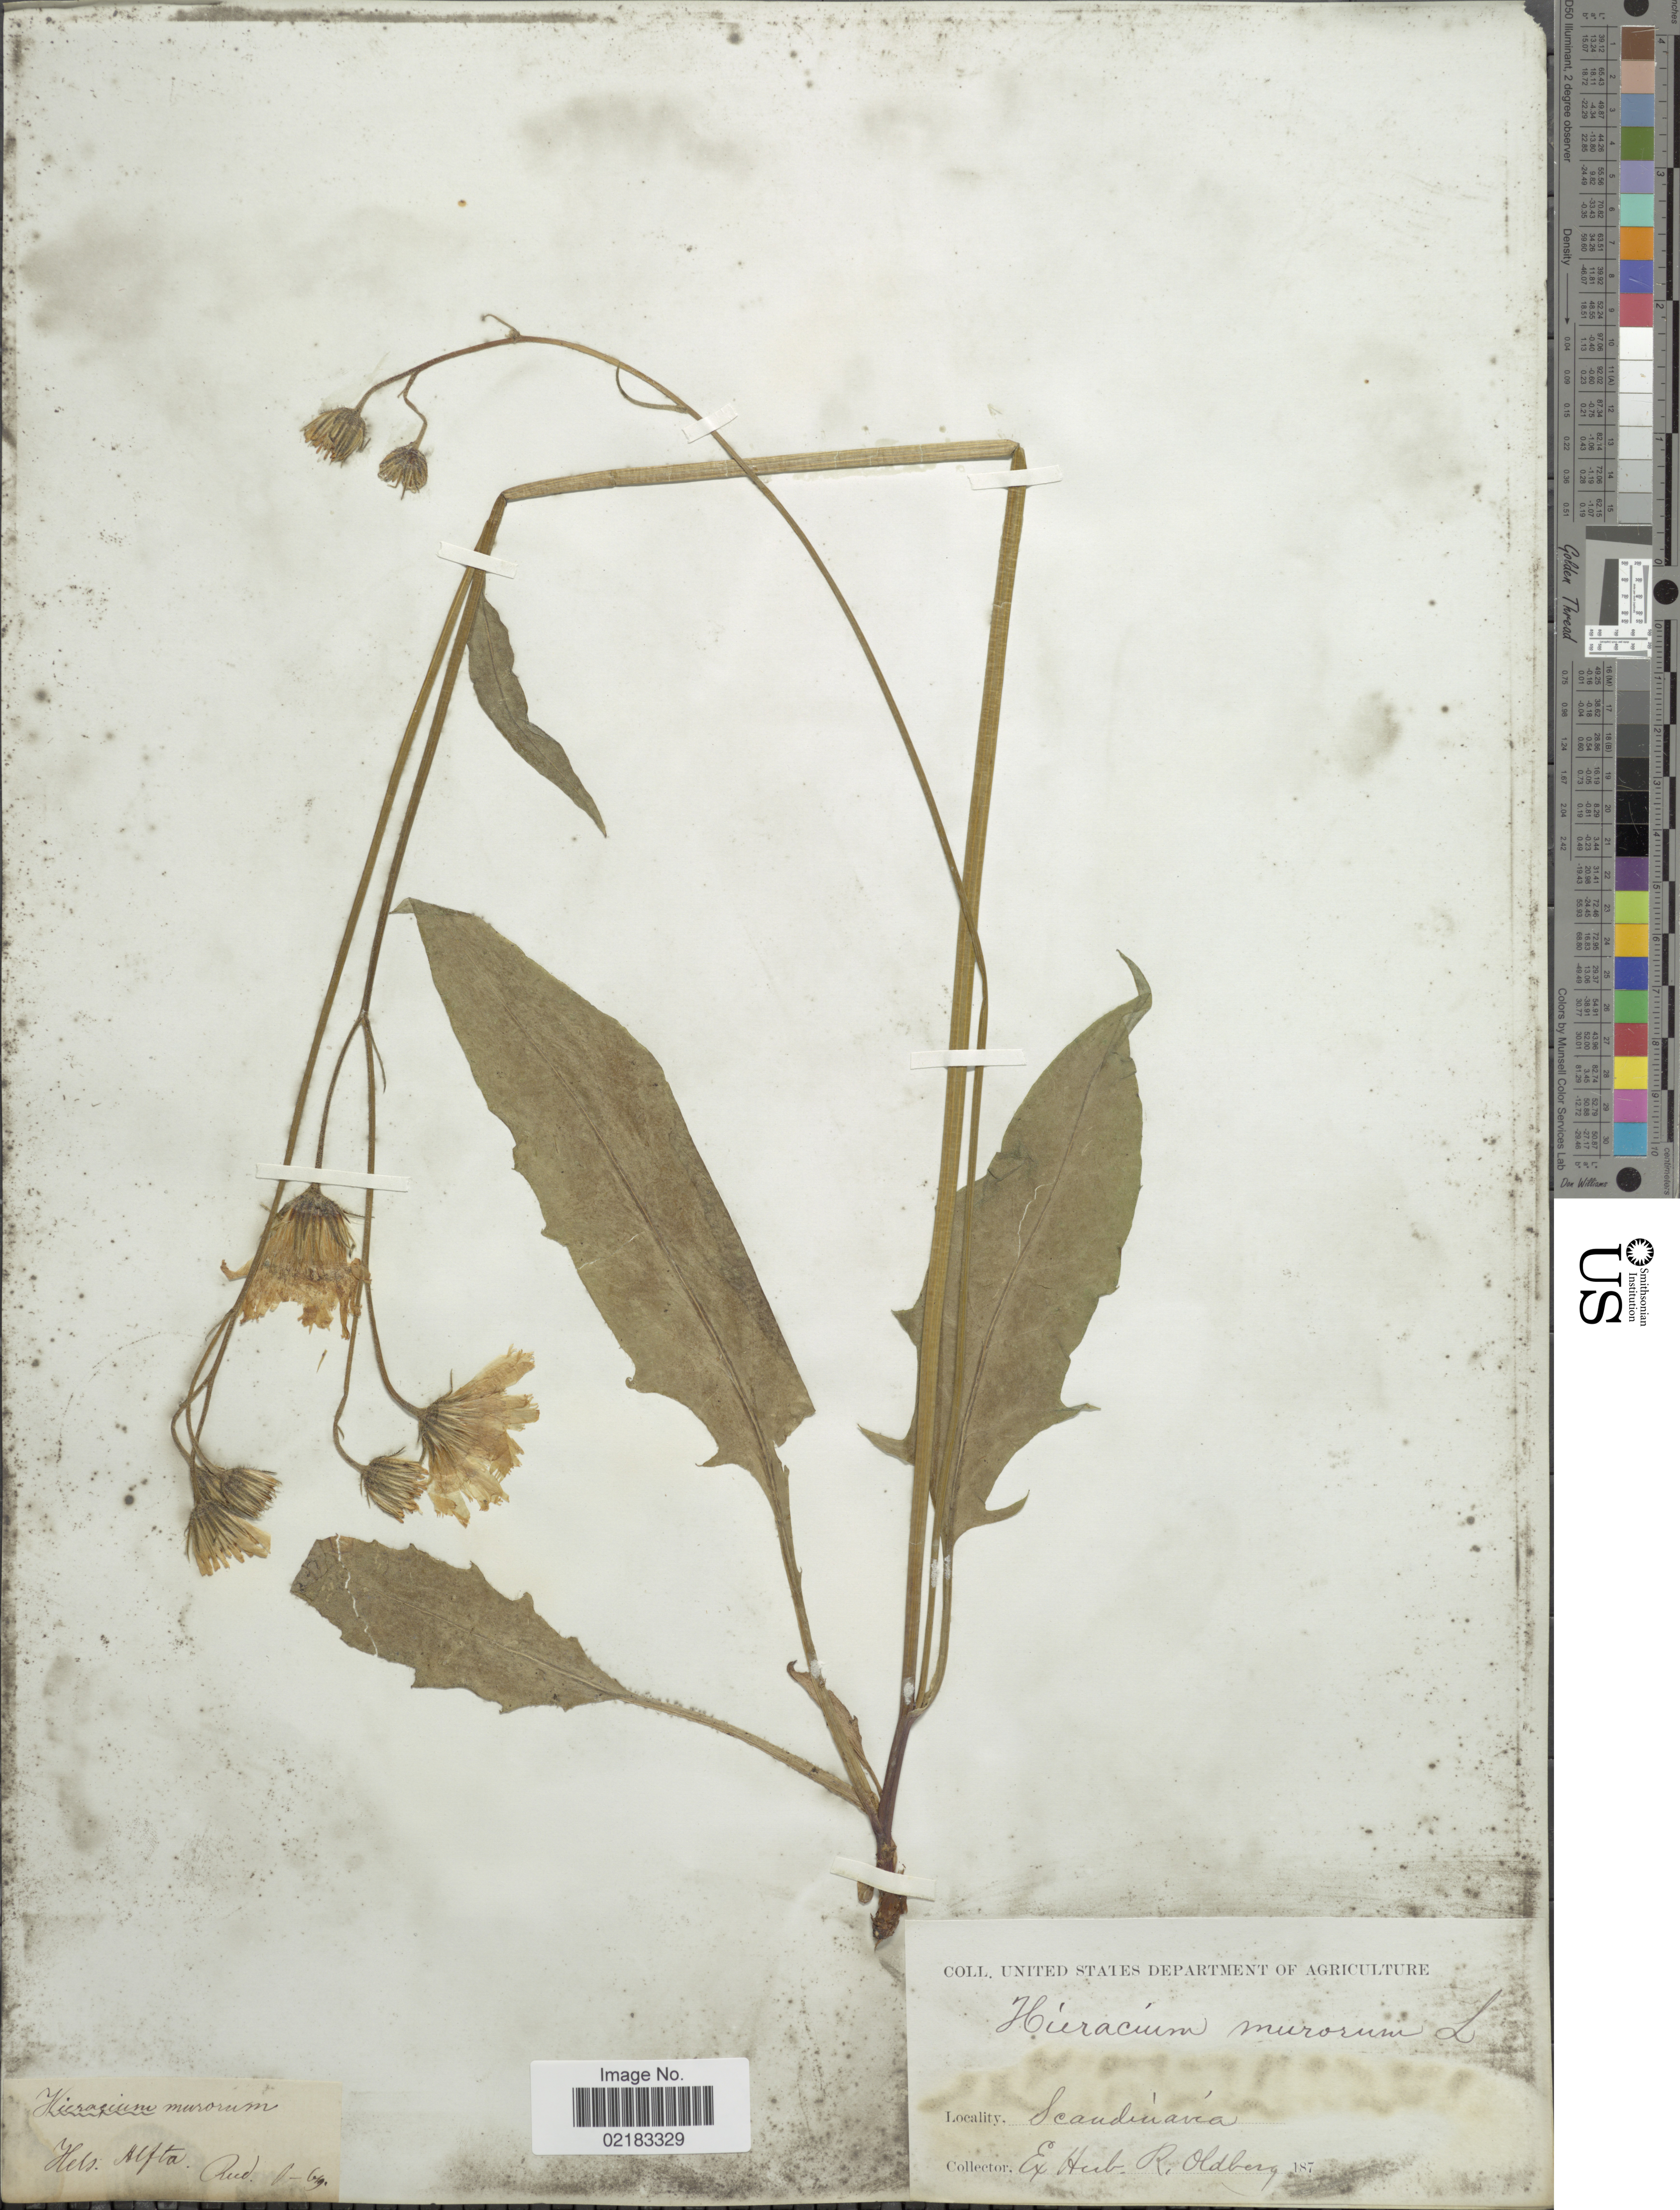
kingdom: Plantae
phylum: Tracheophyta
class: Magnoliopsida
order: Asterales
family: Asteraceae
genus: Hieracium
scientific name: Hieracium murorum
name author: L.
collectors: Reed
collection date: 1870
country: Sweden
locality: Scandinavia, Hels: Alfta